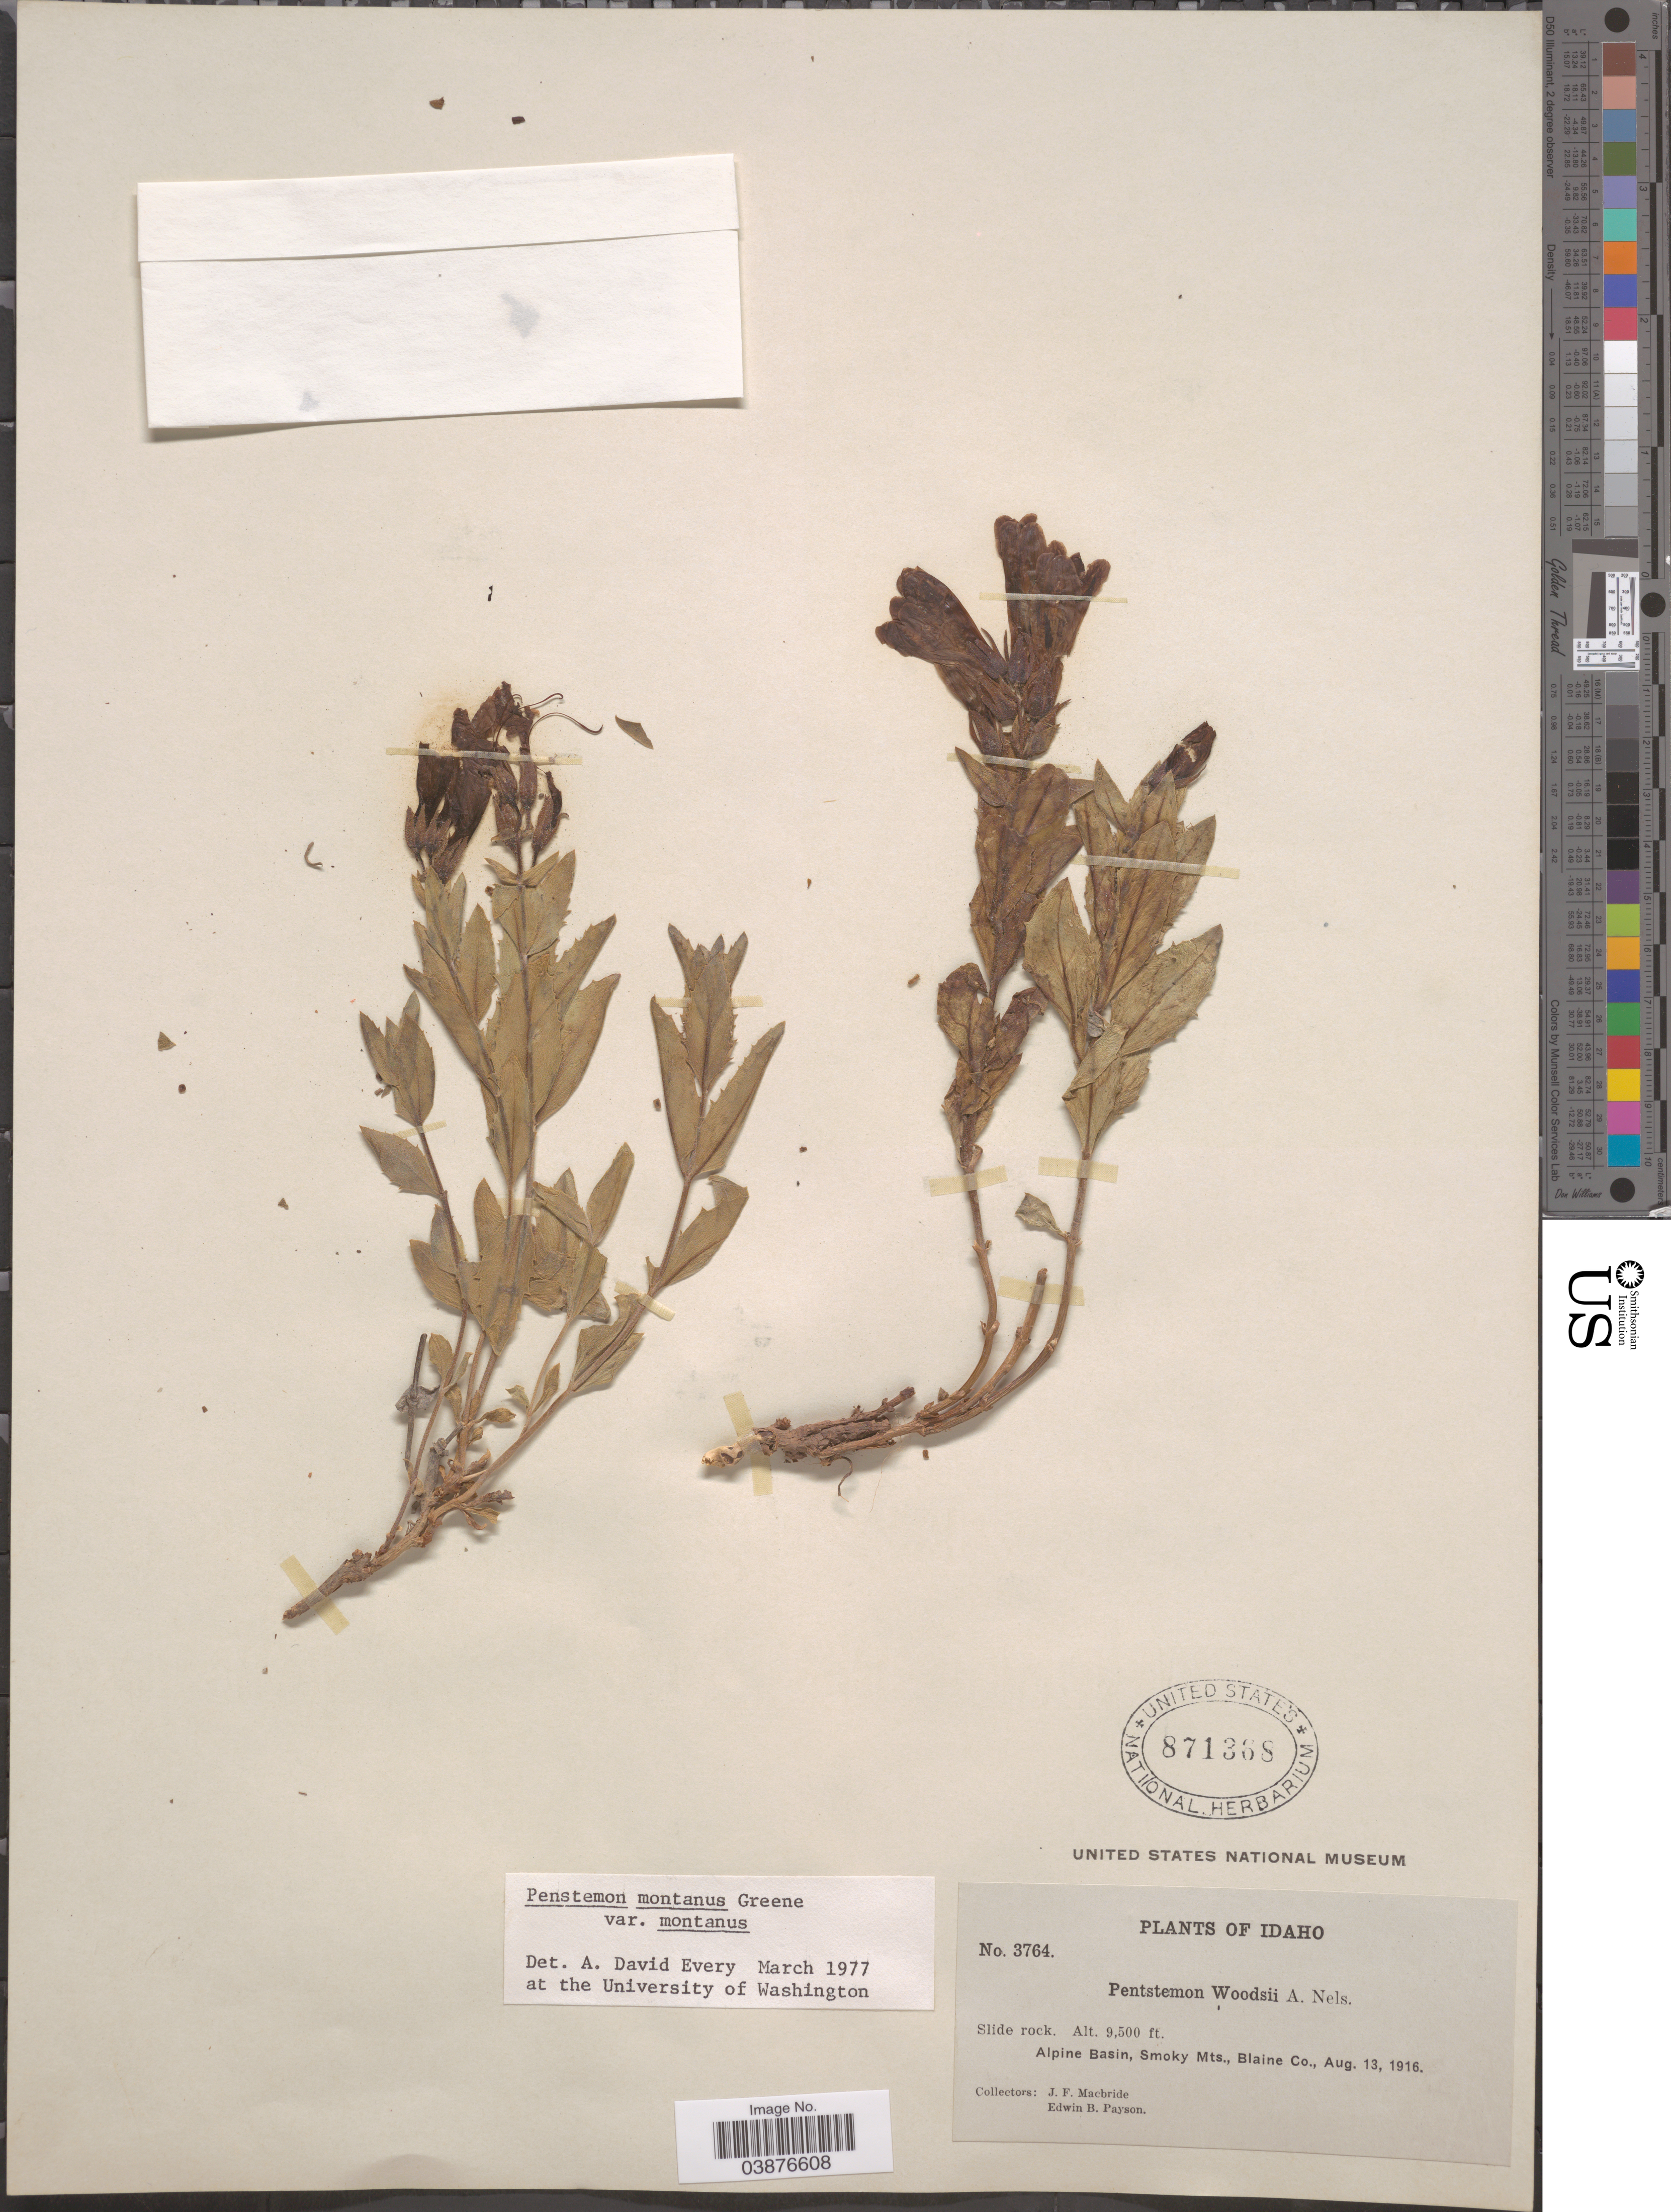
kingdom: Plantae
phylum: Tracheophyta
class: Magnoliopsida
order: Lamiales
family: Plantaginaceae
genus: Penstemon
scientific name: Penstemon montanus var. montanus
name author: Greene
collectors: J. F. Macbride & E. B. Payson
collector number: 3764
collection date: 1916-08-13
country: United States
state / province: Idaho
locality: Alpine Basin, Smoky Mts., Blaine Co.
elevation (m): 2896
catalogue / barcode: US 871368